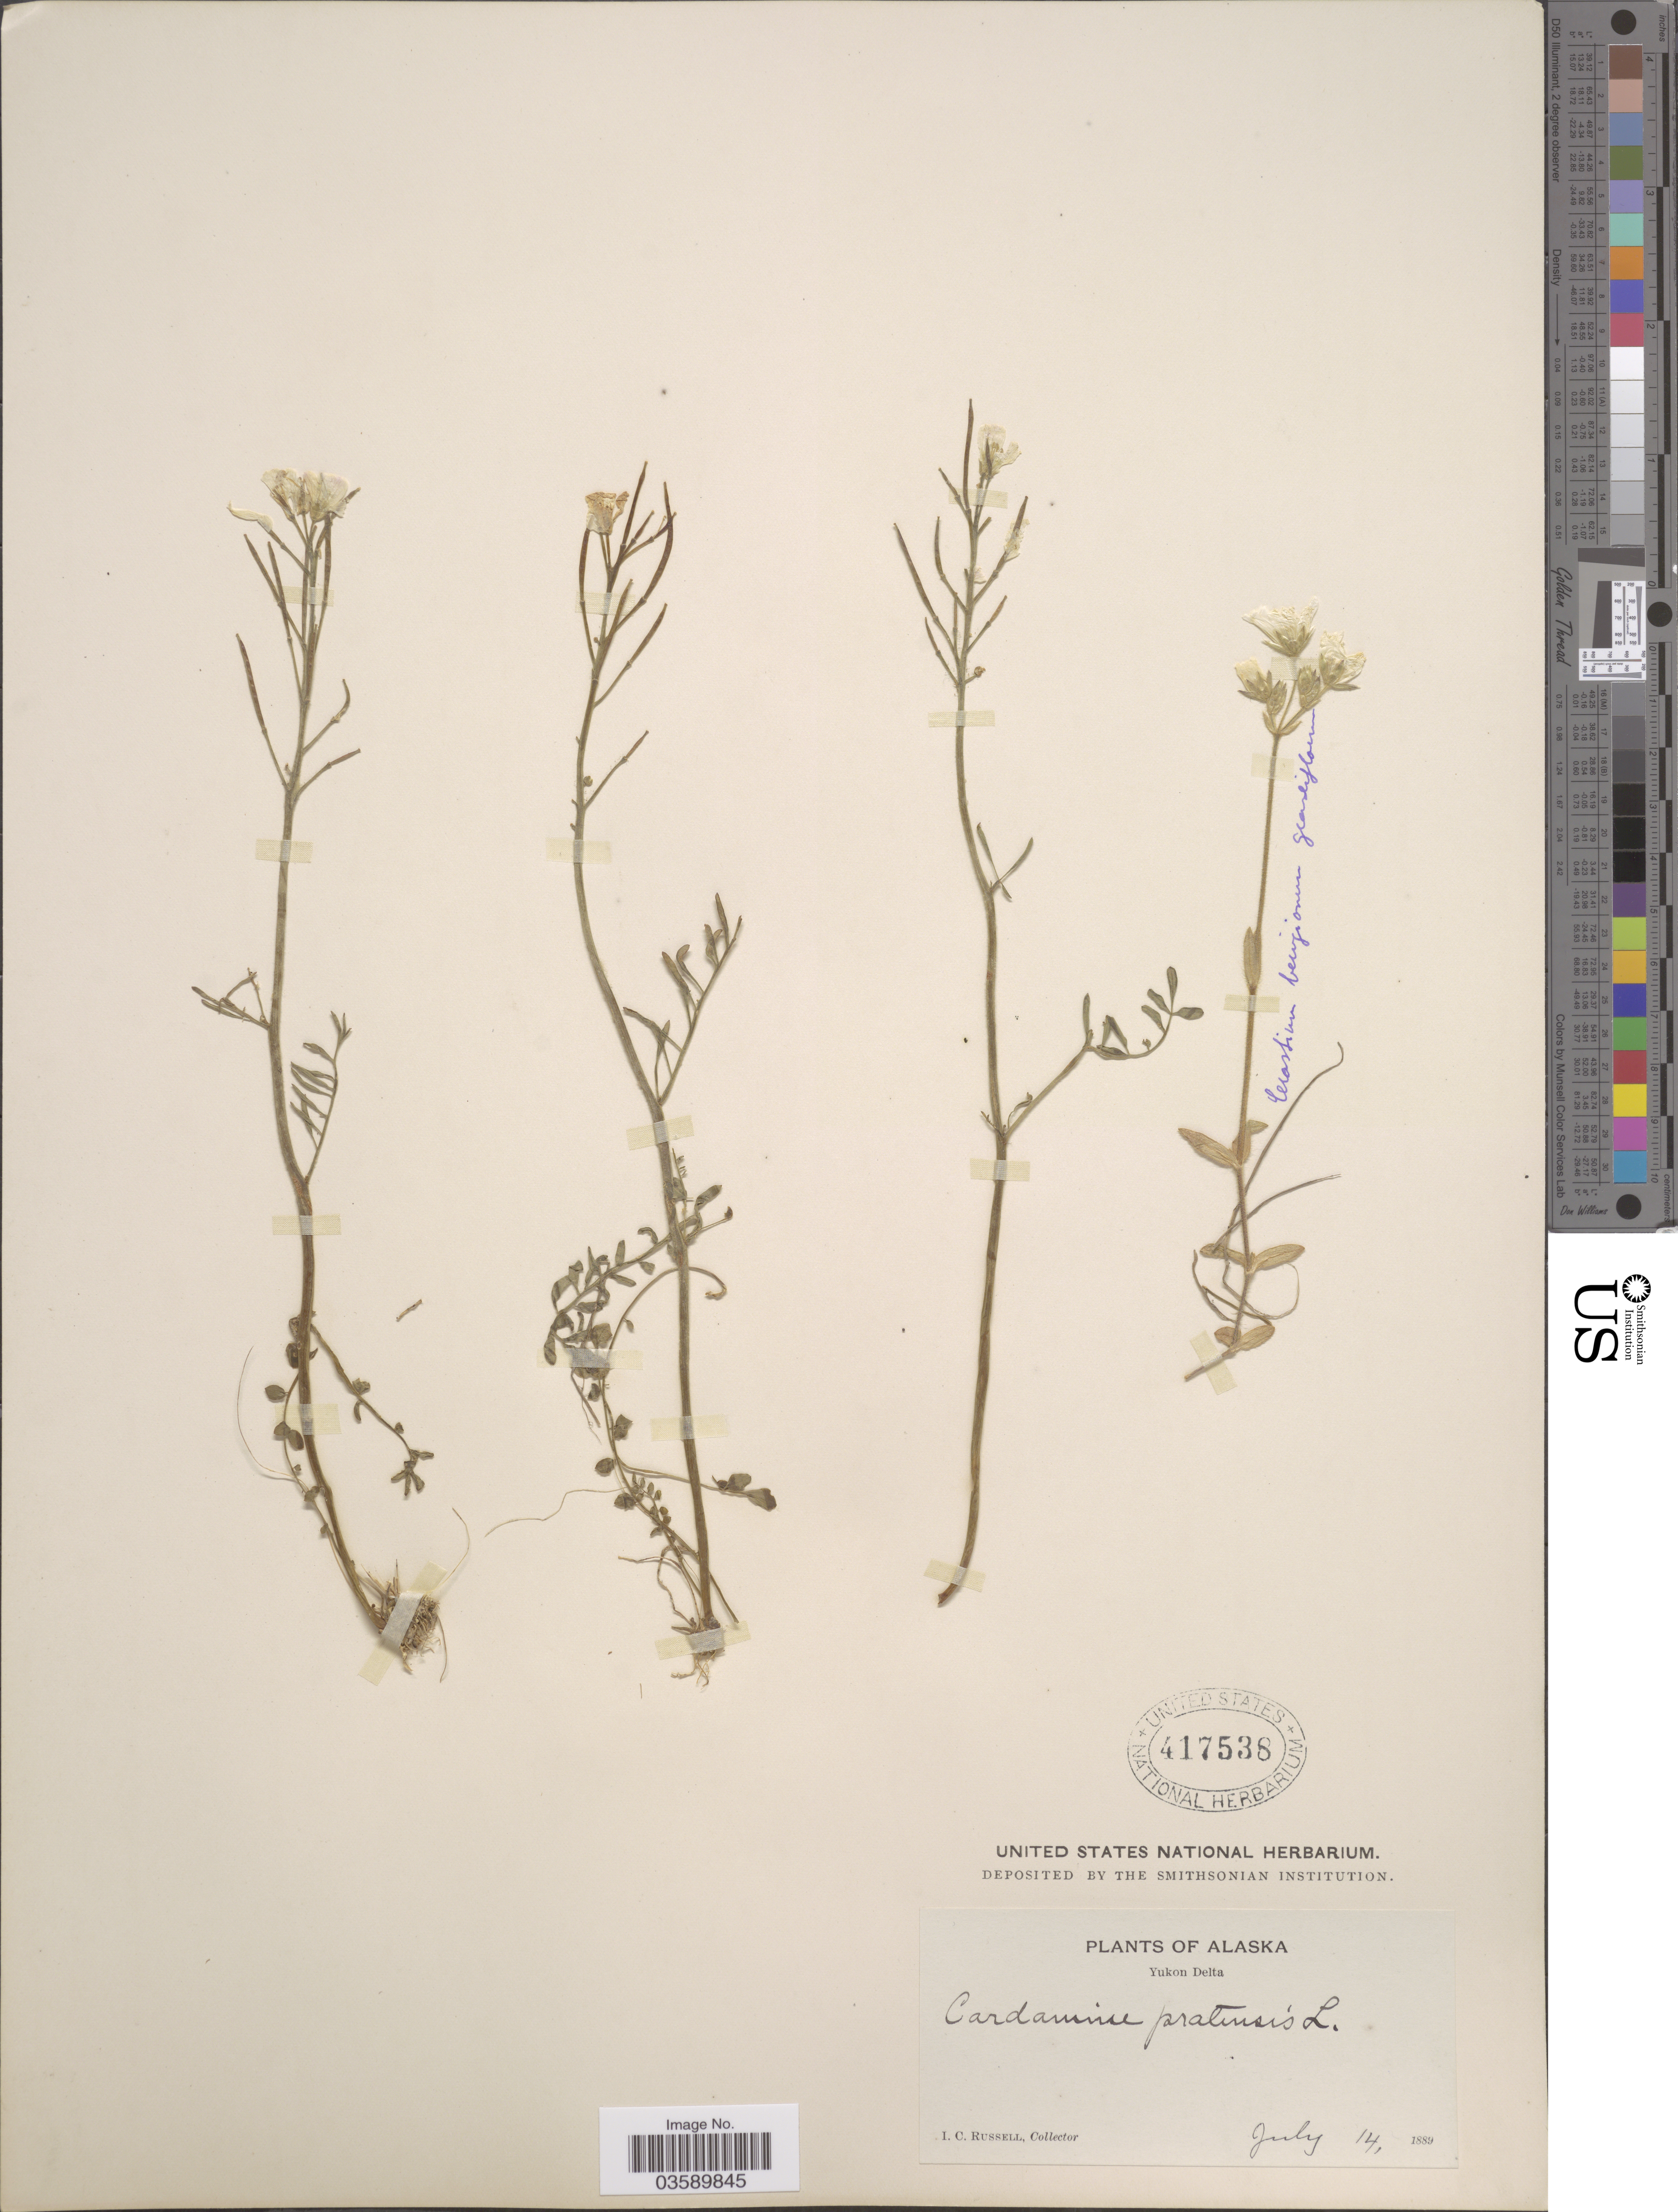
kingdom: Plantae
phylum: Tracheophyta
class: Magnoliopsida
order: Brassicales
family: Brassicaceae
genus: Cardamine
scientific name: Cardamine pratensis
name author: L.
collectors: I. C. Russell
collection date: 1889-07-14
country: United States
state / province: Alaska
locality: Yukon Delta.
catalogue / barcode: US 417538